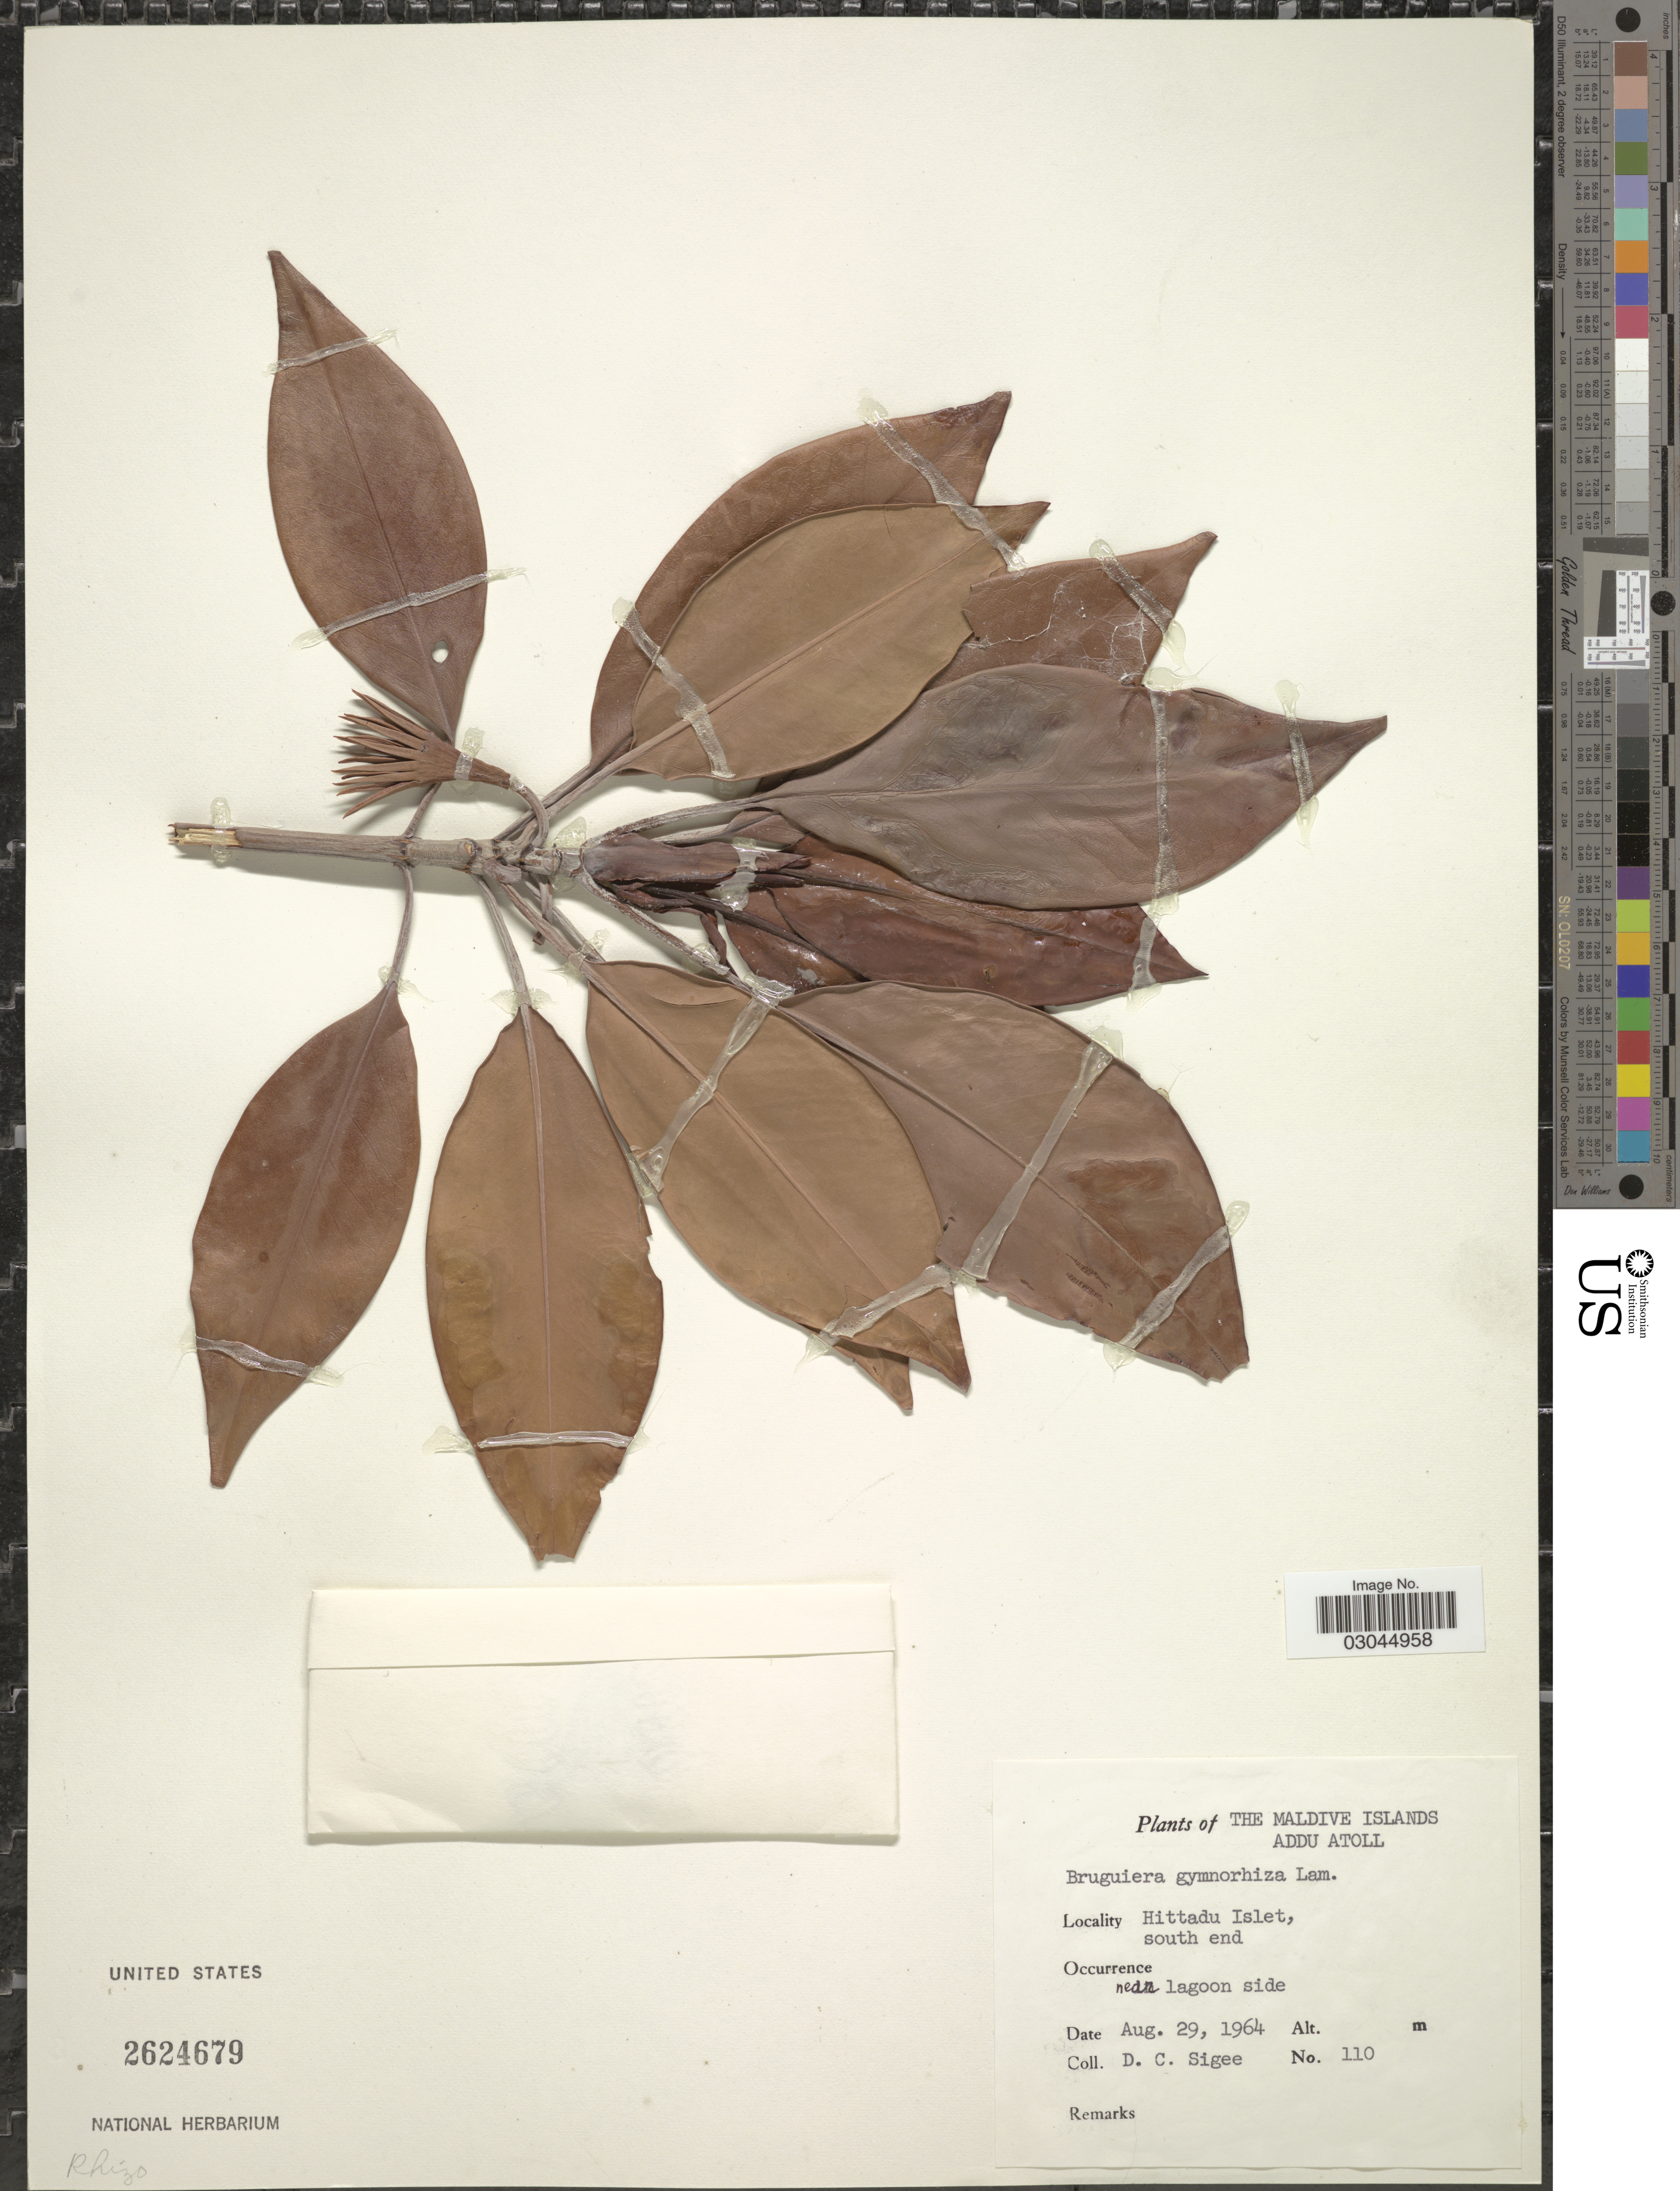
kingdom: Plantae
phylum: Tracheophyta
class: Magnoliopsida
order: Malpighiales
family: Rhizophoraceae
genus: Bruguiera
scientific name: Bruguiera gymnorhiza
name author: (L.) Savigny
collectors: D. C. Sigee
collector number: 110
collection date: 1964-08-29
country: Maldive Islands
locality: Addu Atoll, Hittadu Islet, south end.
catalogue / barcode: US 2624679